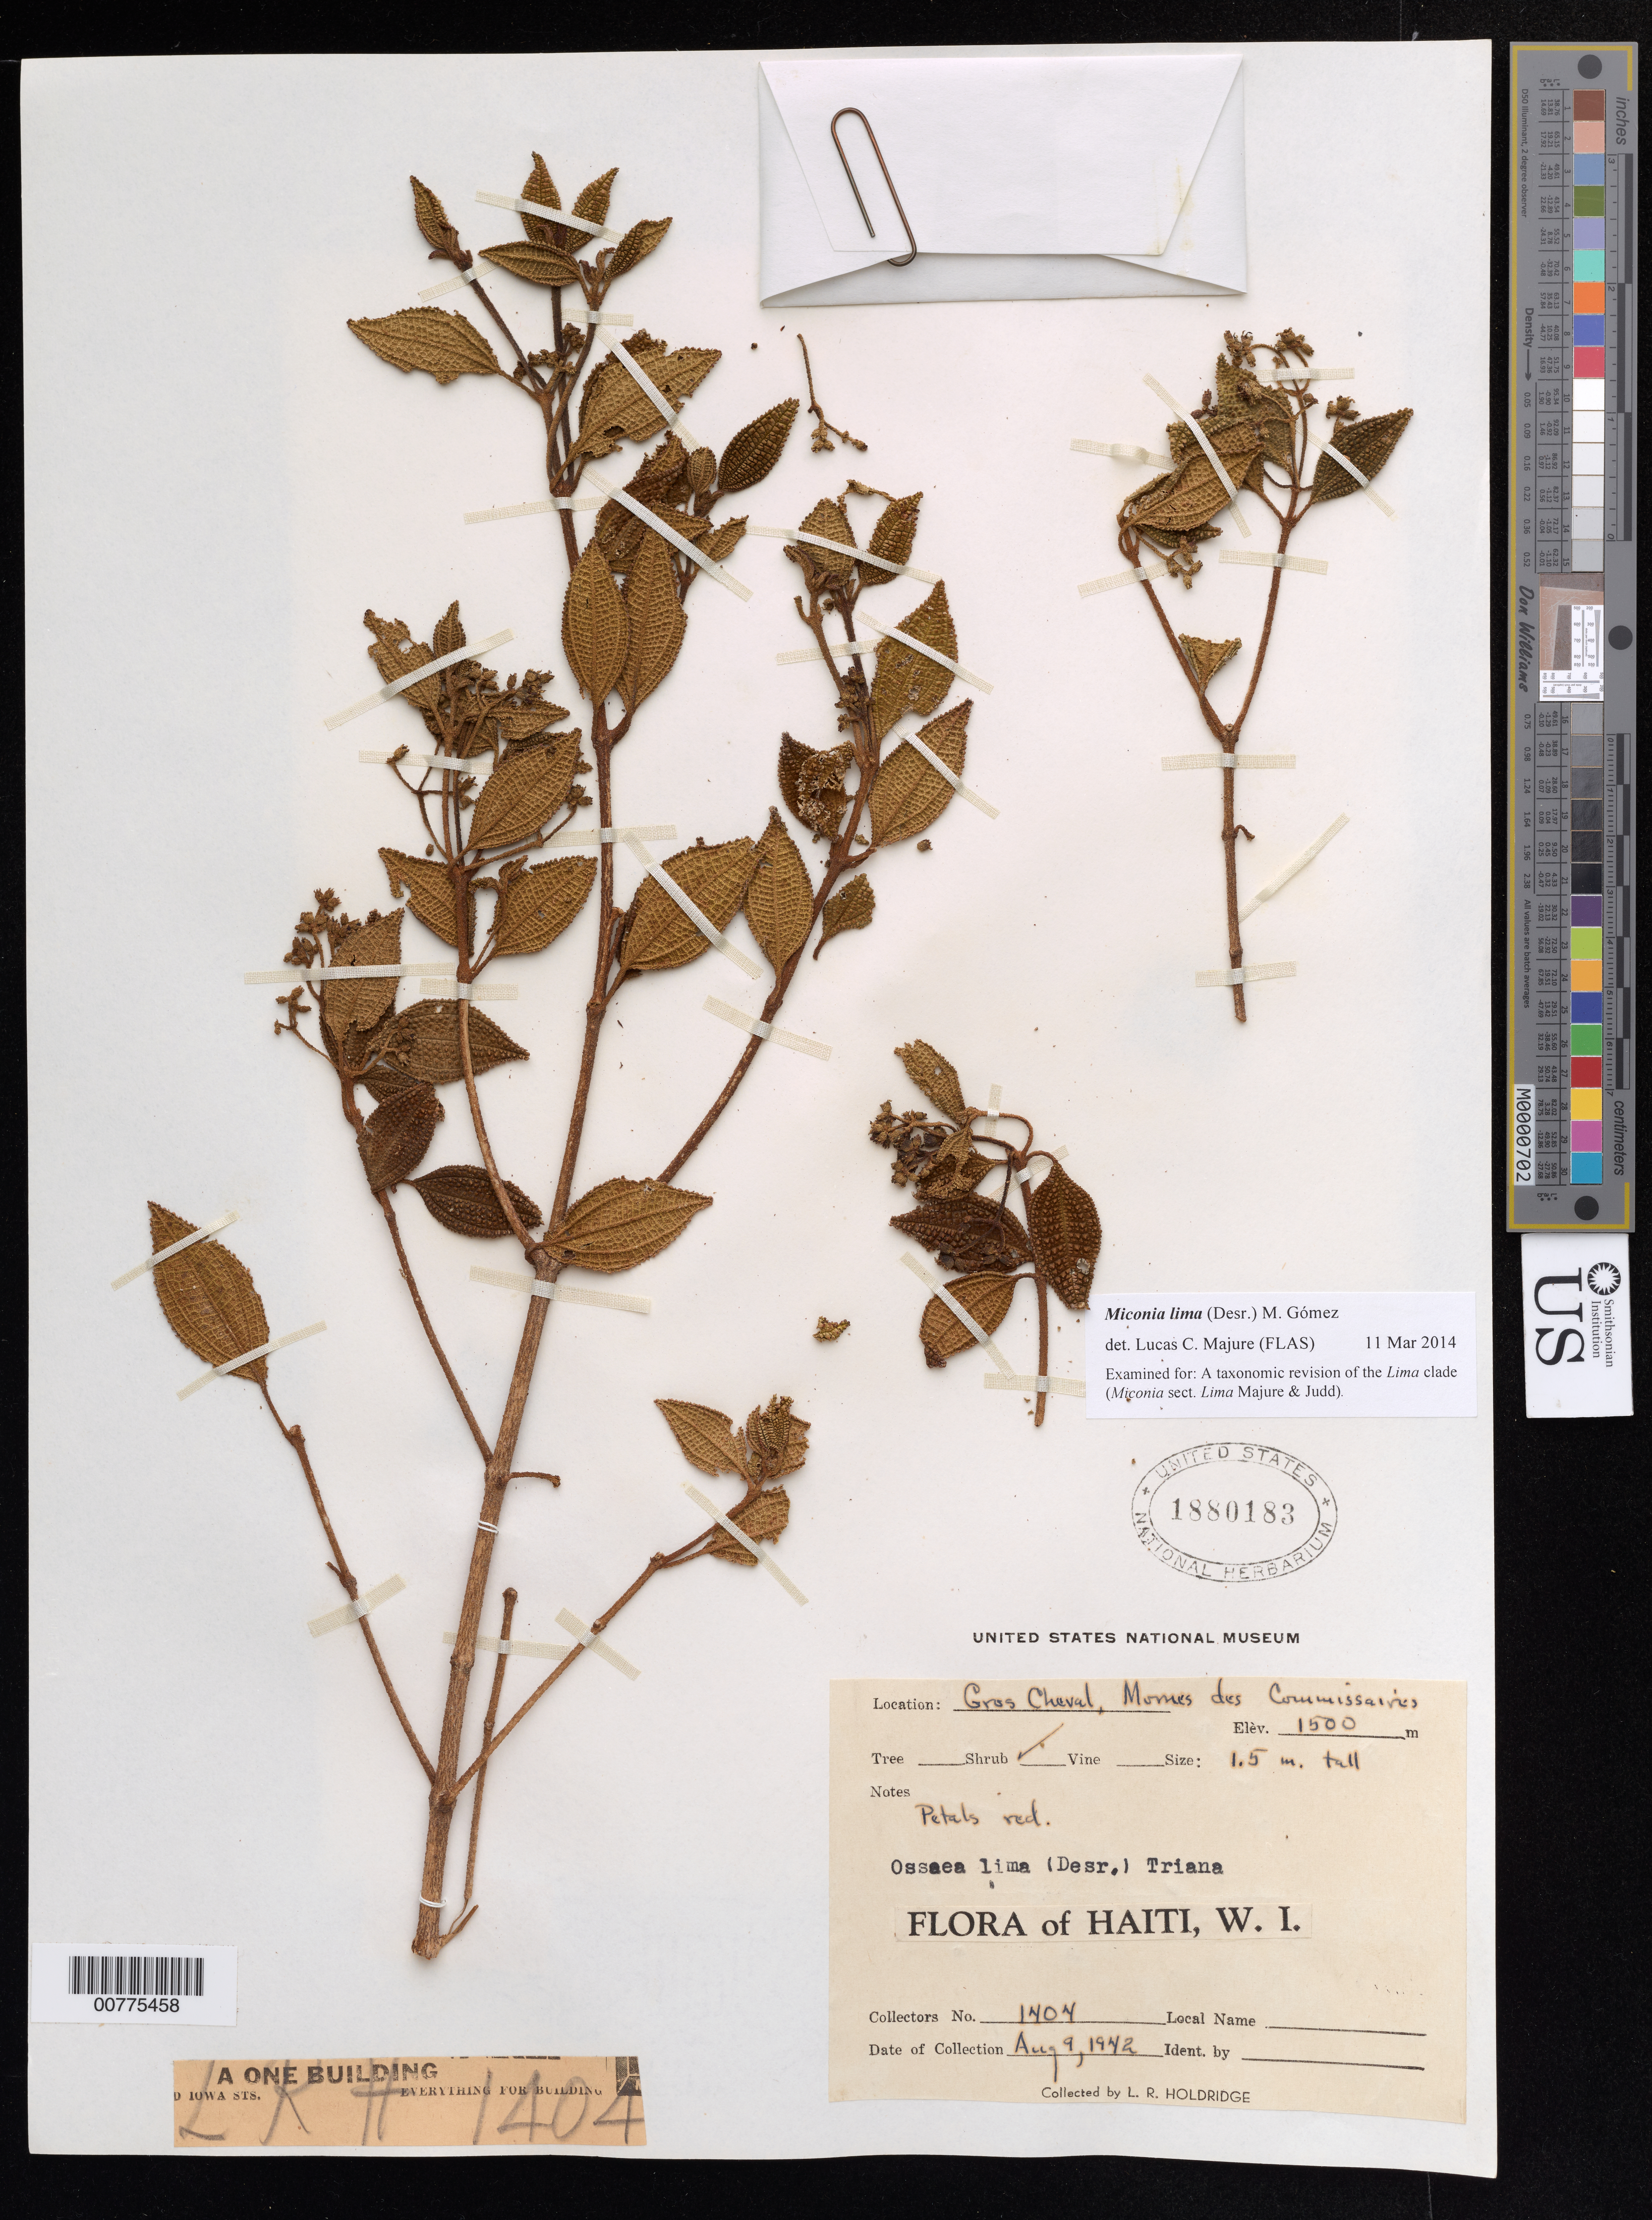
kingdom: Plantae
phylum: Tracheophyta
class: Magnoliopsida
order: Myrtales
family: Melastomataceae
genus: Miconia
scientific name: Miconia lima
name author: M. Gómez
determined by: Majure, Lucas C., (FLAS), University of Florida (UNITED STATES)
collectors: L. Holdridge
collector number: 1404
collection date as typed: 08 Aug 1942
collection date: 1942-08-08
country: Haiti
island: Hispaniola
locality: Gros Cheval, Mornes des Commissaires.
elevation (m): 1500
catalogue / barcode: US 1880183